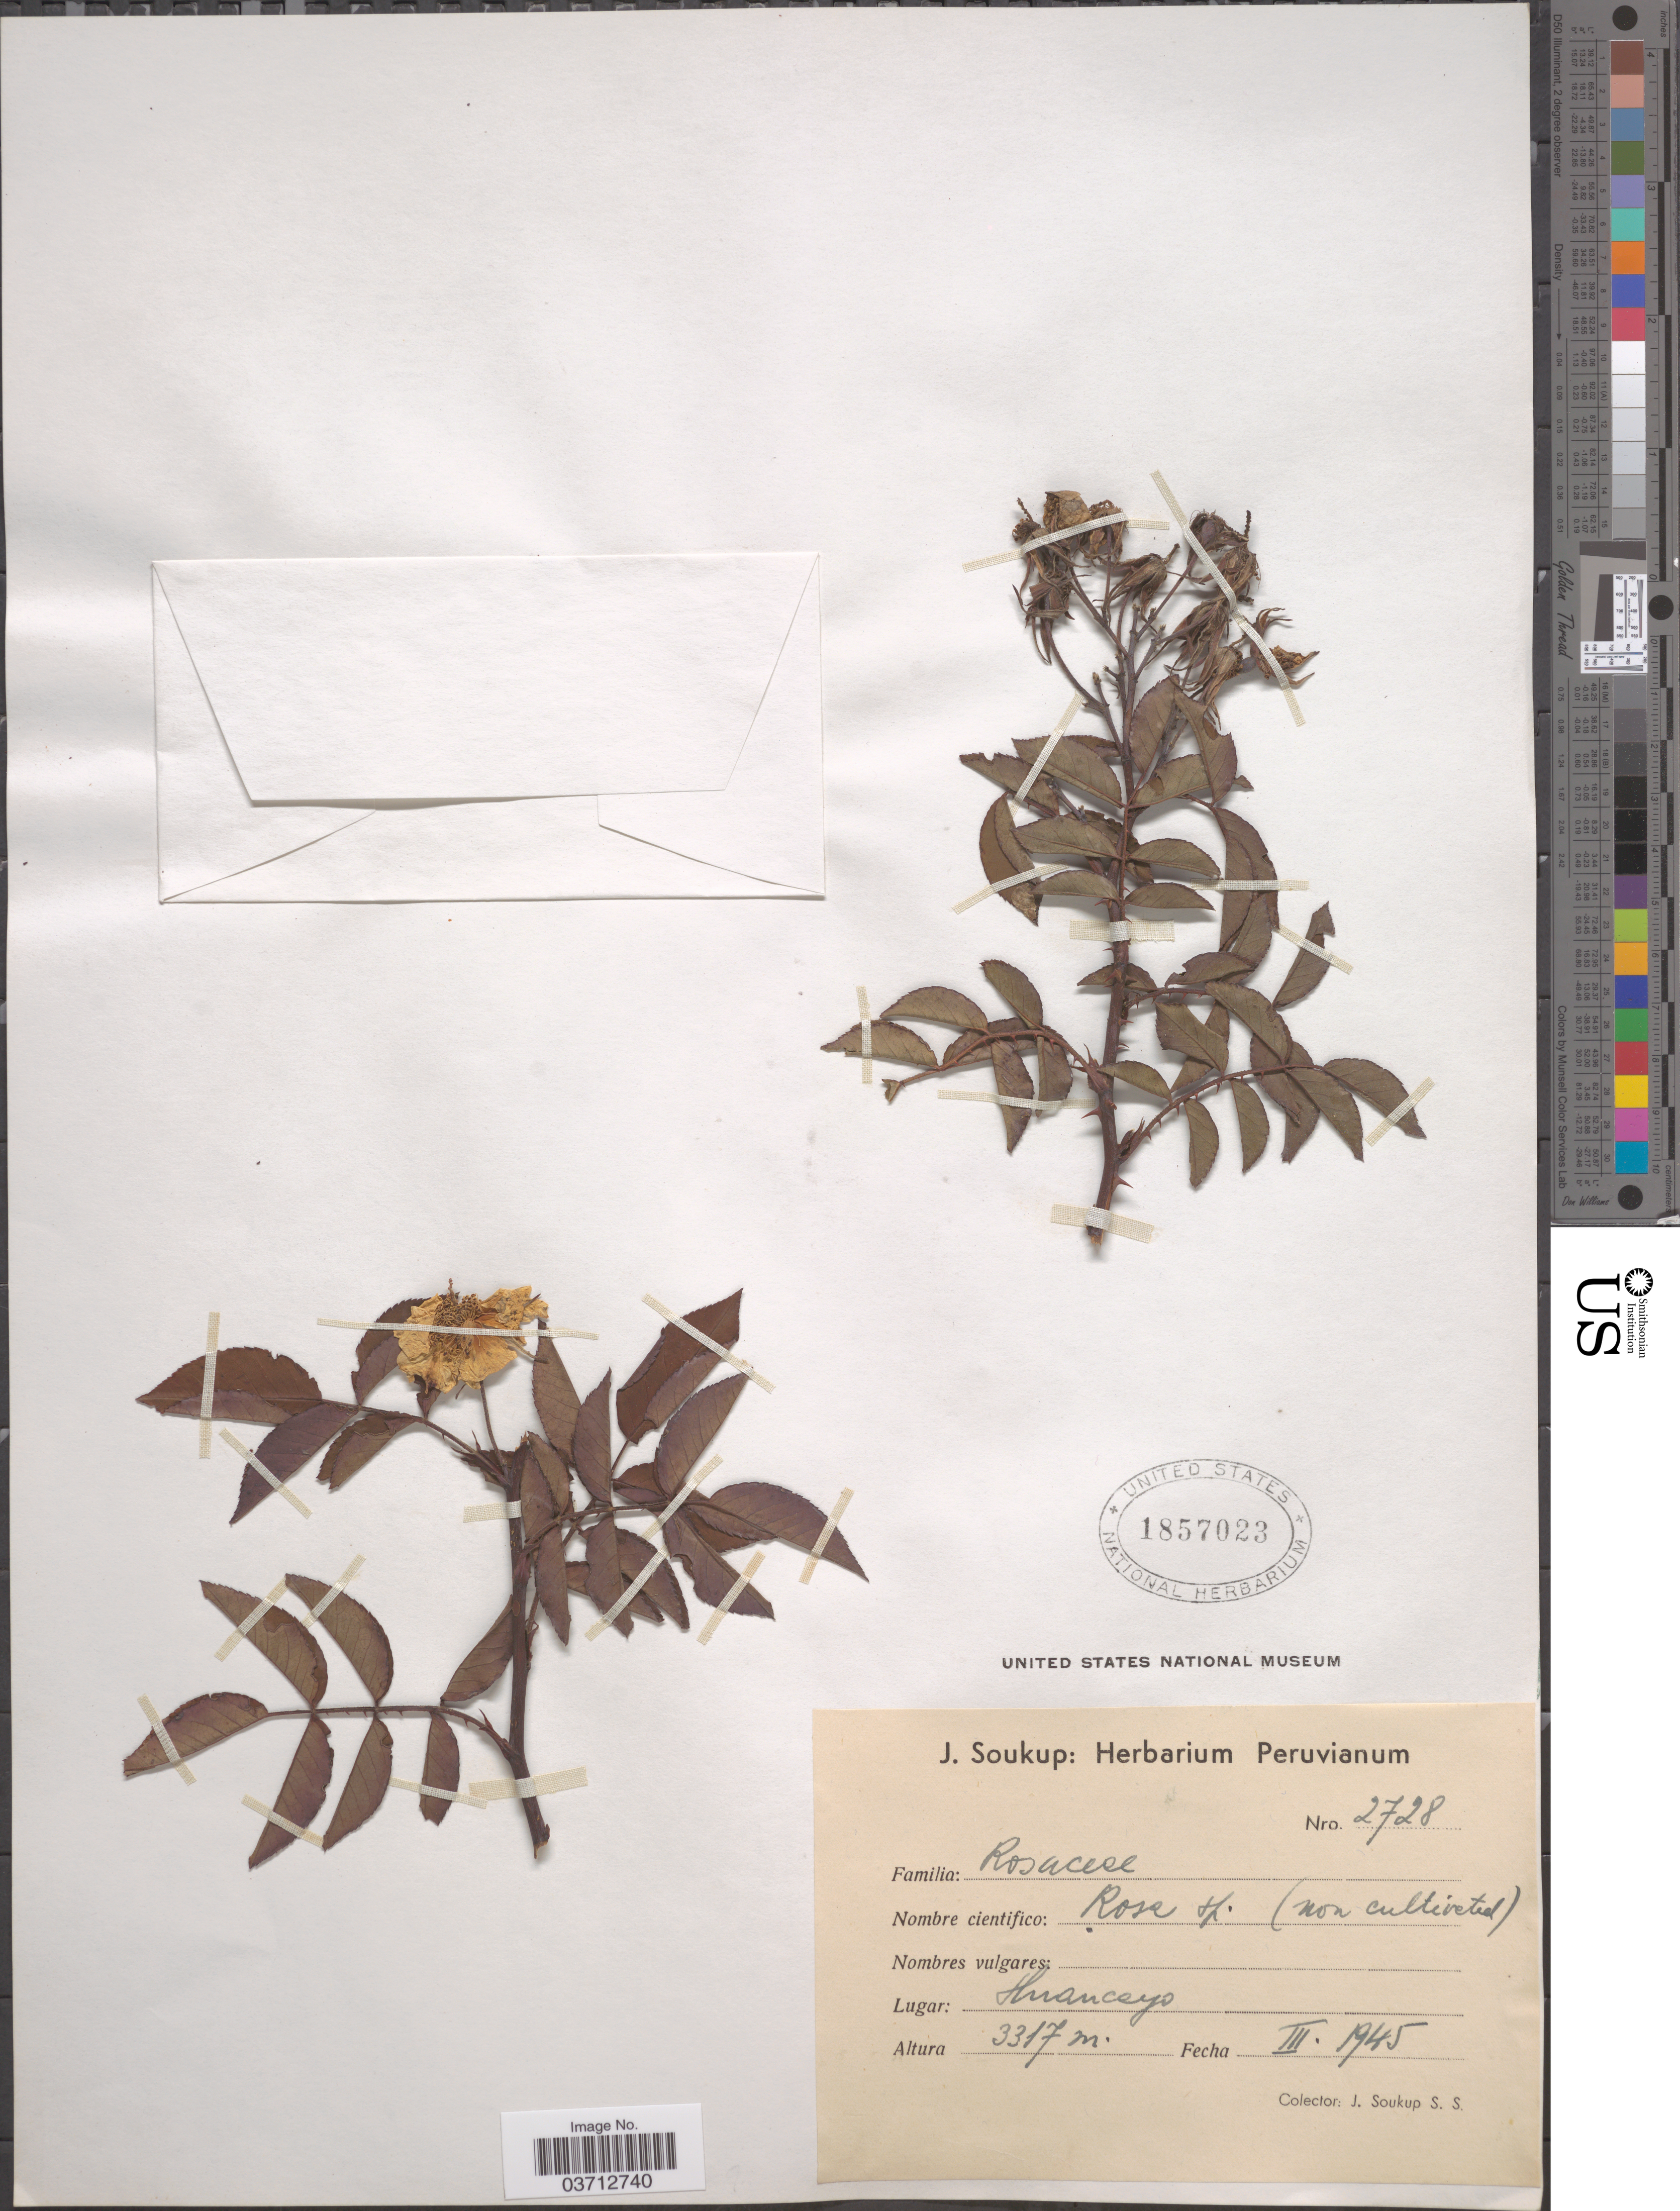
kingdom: Plantae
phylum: Tracheophyta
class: Magnoliopsida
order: Rosales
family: Rosaceae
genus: Rosa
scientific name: Rosa sp.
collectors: J. Soukup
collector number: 2728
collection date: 1945-03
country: Peru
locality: Huancayo.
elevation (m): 3317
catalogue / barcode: US 1857023